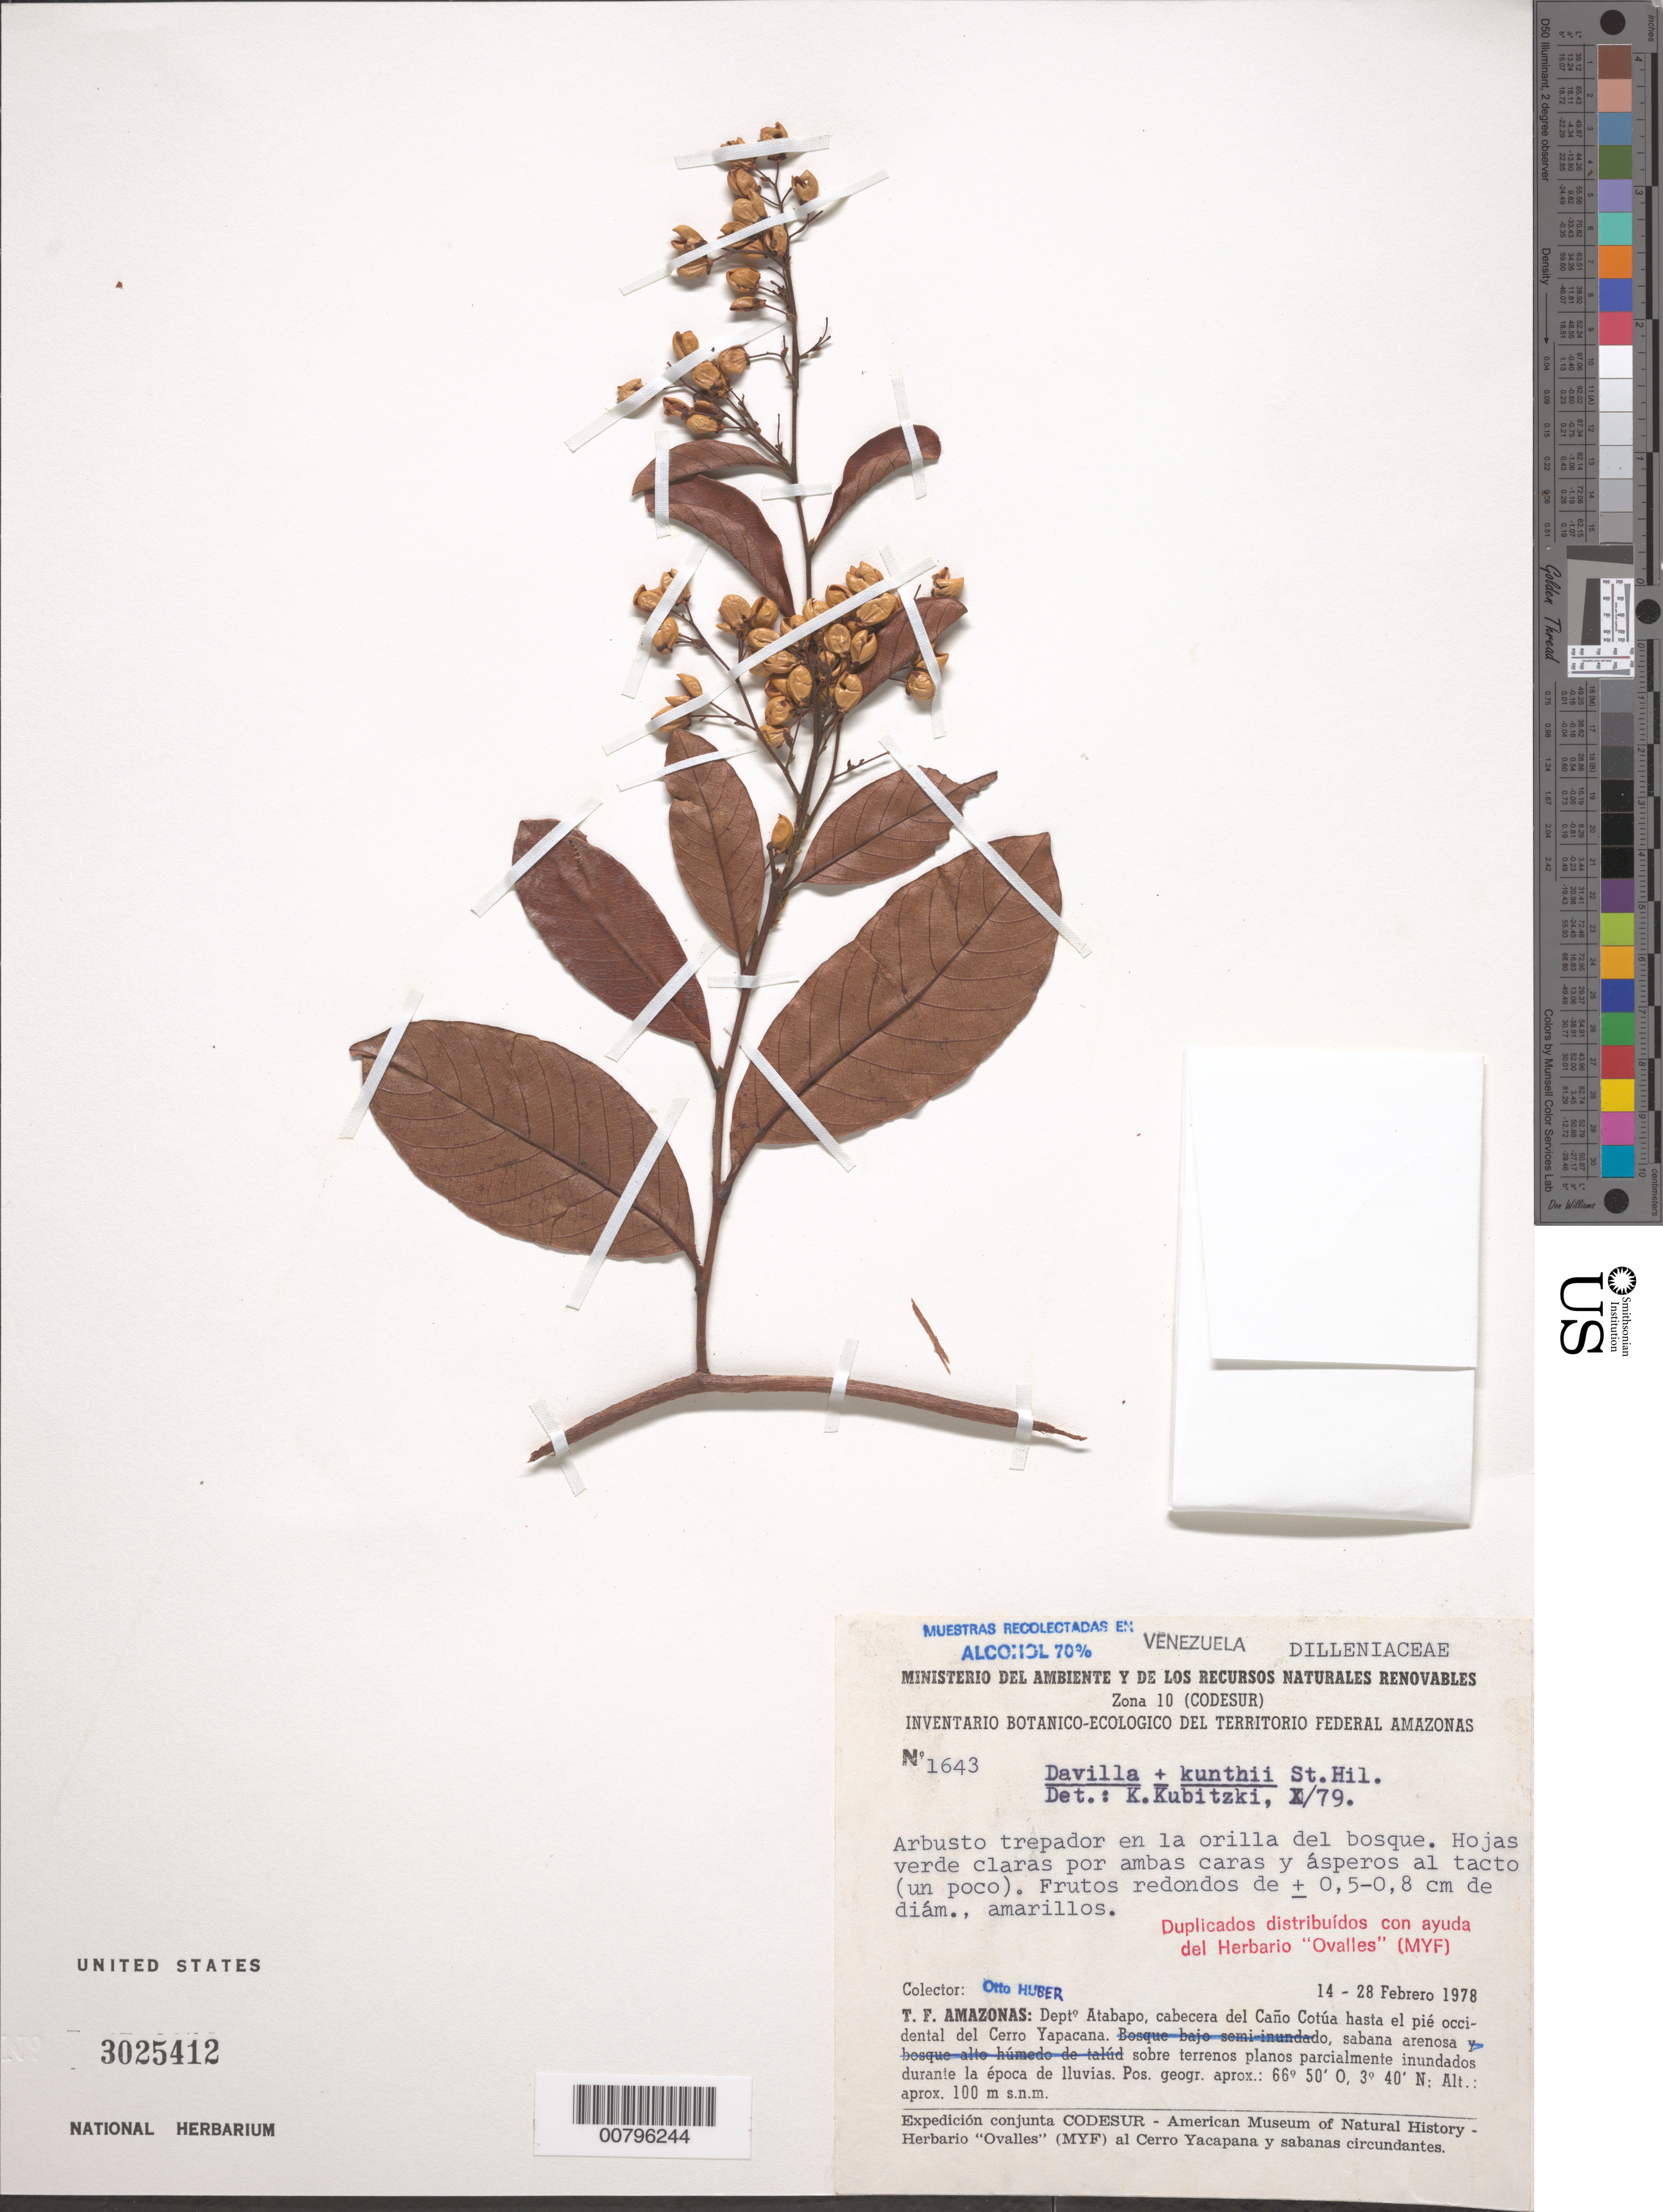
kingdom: Plantae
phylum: Tracheophyta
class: Magnoliopsida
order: Dilleniales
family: Dilleniaceae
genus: Davilla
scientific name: Davilla kunthii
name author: A. St.-Hil.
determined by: Kubitzki, Klaus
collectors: O. Huber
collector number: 1643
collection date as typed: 14-Feb-78 to 28-Feb-78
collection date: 1978-02-14/1978-02-28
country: Venezuela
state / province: Amazonas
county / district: Atabapo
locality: Caño Cotúa hasta el pié occidental del Cerro Yapacána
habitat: Sabana arenosa sobre terrenos planos parcialmente inumndados durante la epoca de lluvias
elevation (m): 100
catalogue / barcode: US 3025412